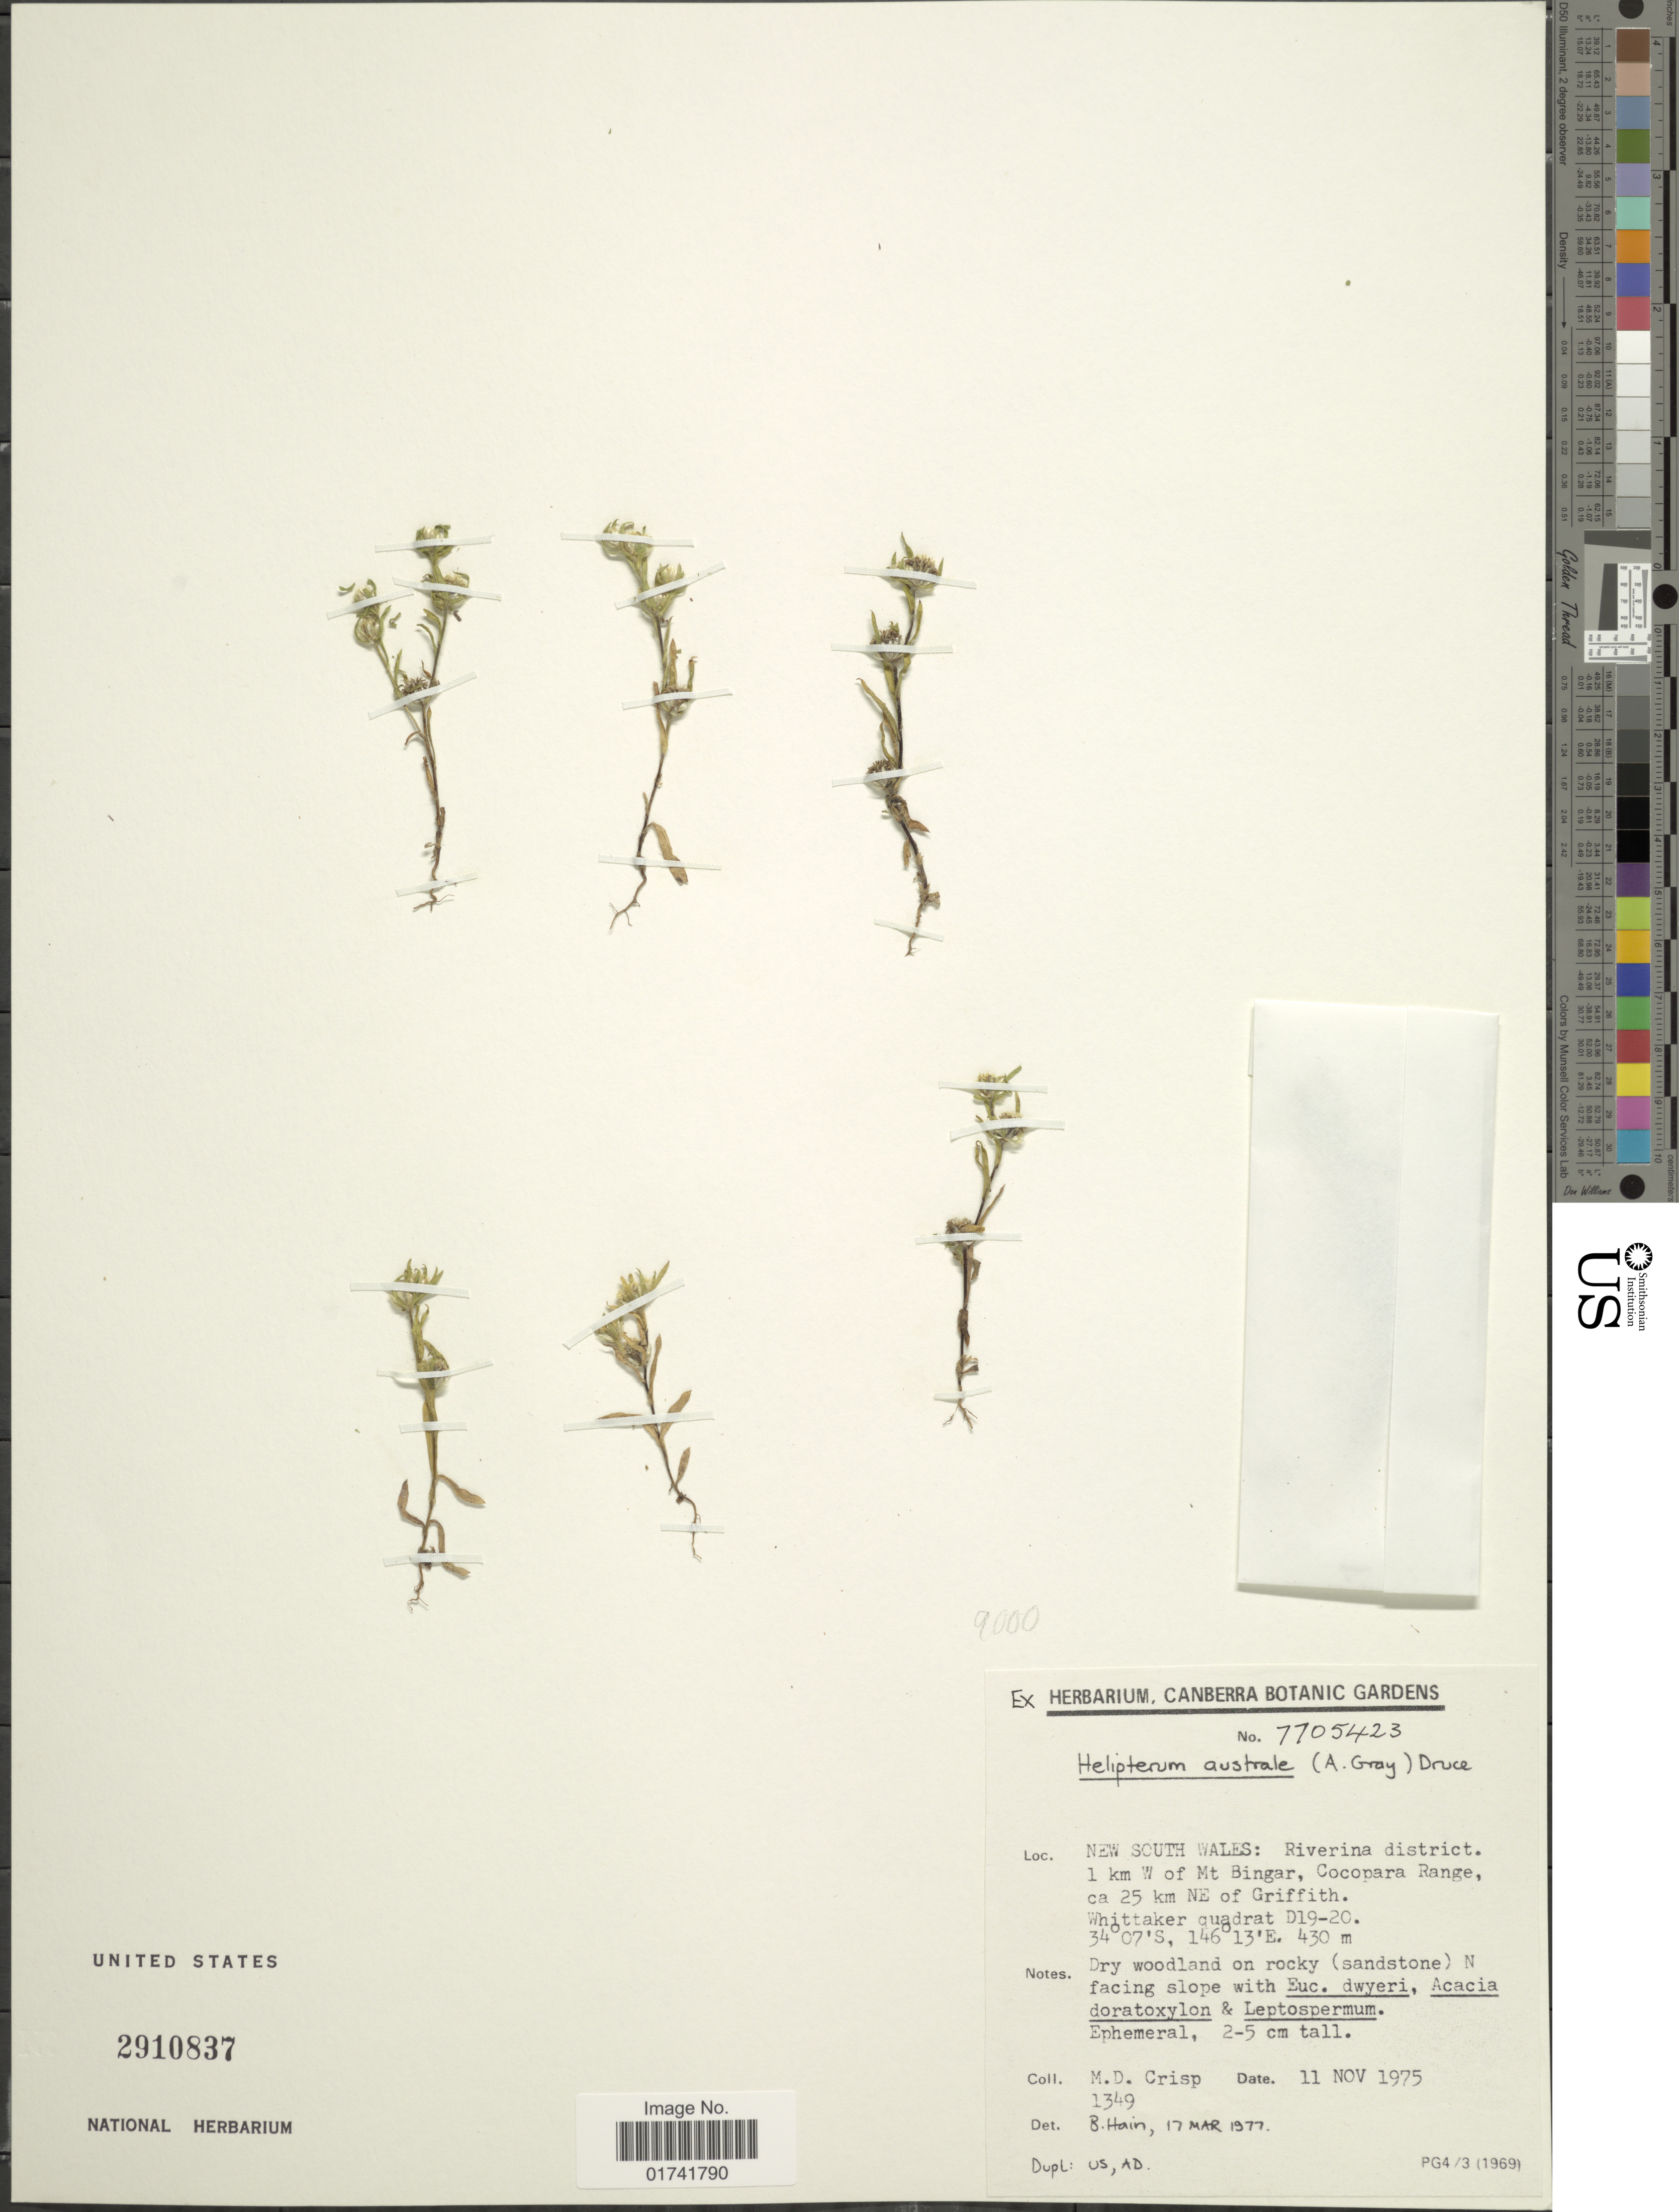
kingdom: Plantae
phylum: Tracheophyta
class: Magnoliopsida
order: Asterales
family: Asteraceae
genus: Triptilodiscus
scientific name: Triptilodiscus pygmaeus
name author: Turcz.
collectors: M. Crisp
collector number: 1349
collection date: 1975-11-11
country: Australia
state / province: New South Wales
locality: Riverina district, 1 km W of Mt Bingar, Cocopara Range, ca 25 km NE of Griffith, Whittaker quadrat D19-20, on rocky N facing slope.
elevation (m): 430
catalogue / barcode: US 2910837